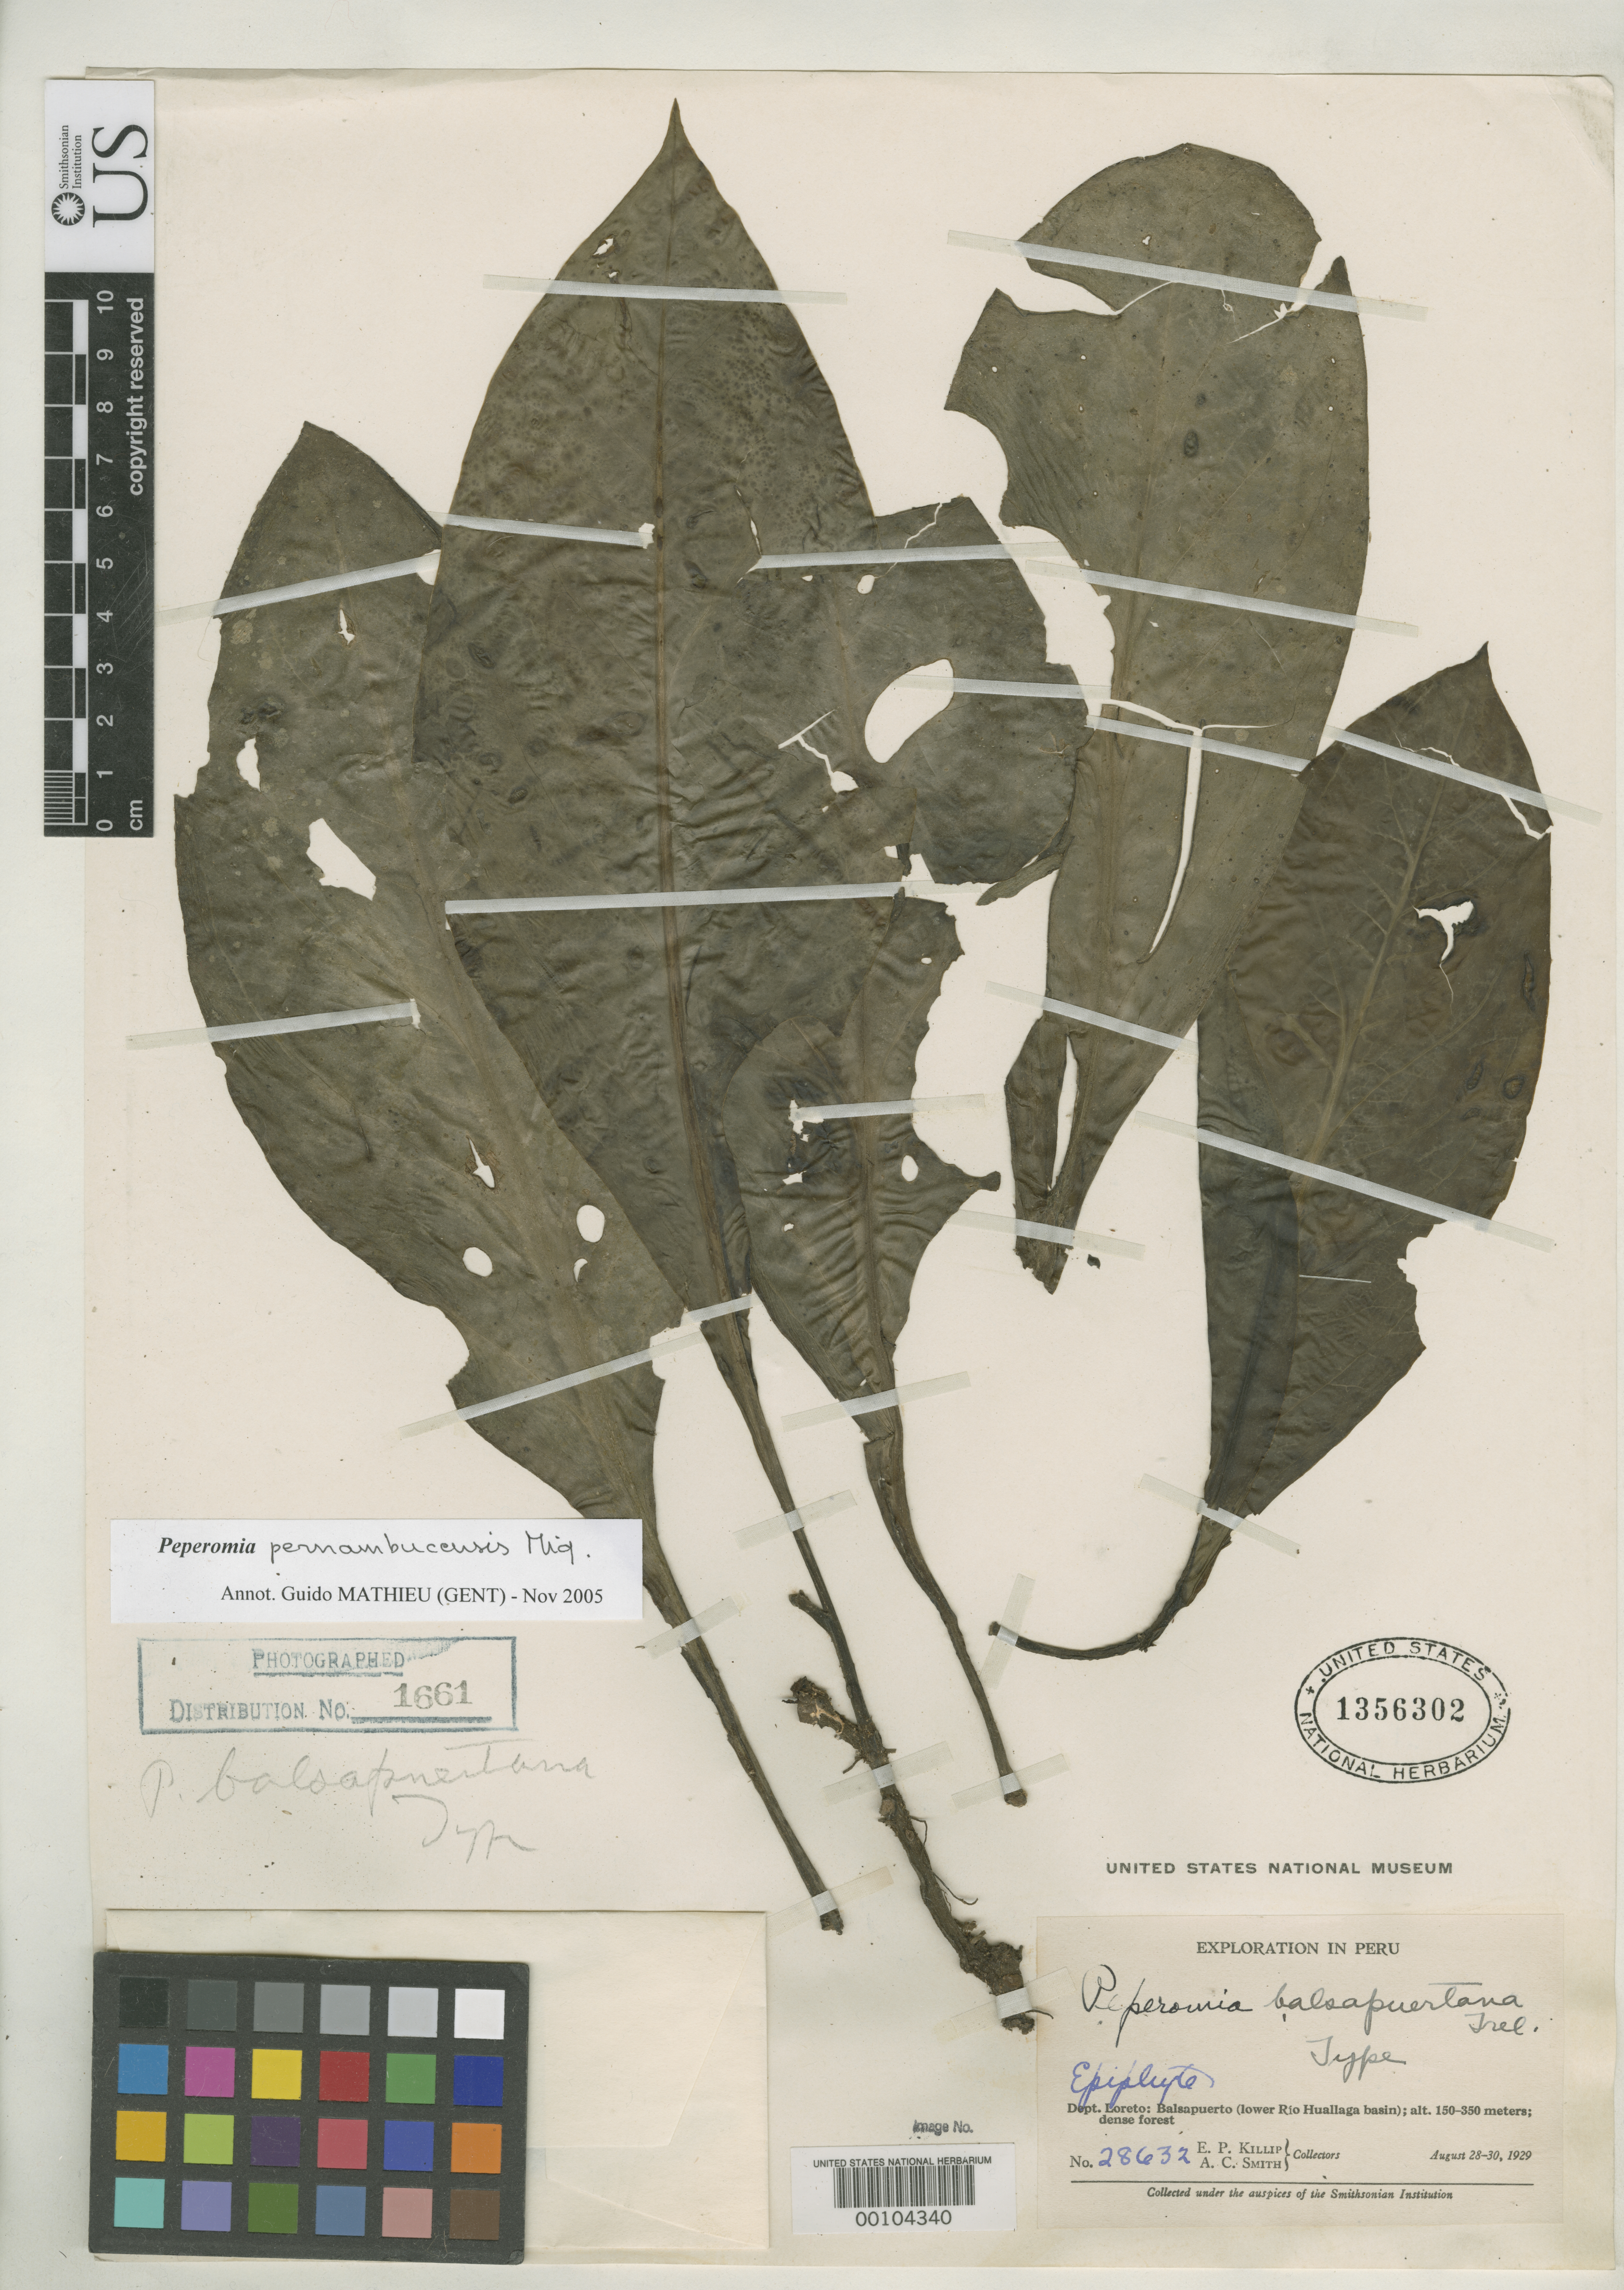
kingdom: Plantae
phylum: Tracheophyta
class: Magnoliopsida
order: Piperales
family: Piperaceae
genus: Peperomia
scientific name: Peperomia balsapuertana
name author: Trel. in J.F. Macbr.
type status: Holotype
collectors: E. P. Killip & A. C. Smith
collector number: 28632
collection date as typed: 28 Aug 1929 to 30 Aug 1929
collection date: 1929-08-28/1929-08-30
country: Peru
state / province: Loreto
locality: Balsapuerto.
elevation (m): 150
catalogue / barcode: US 1356302